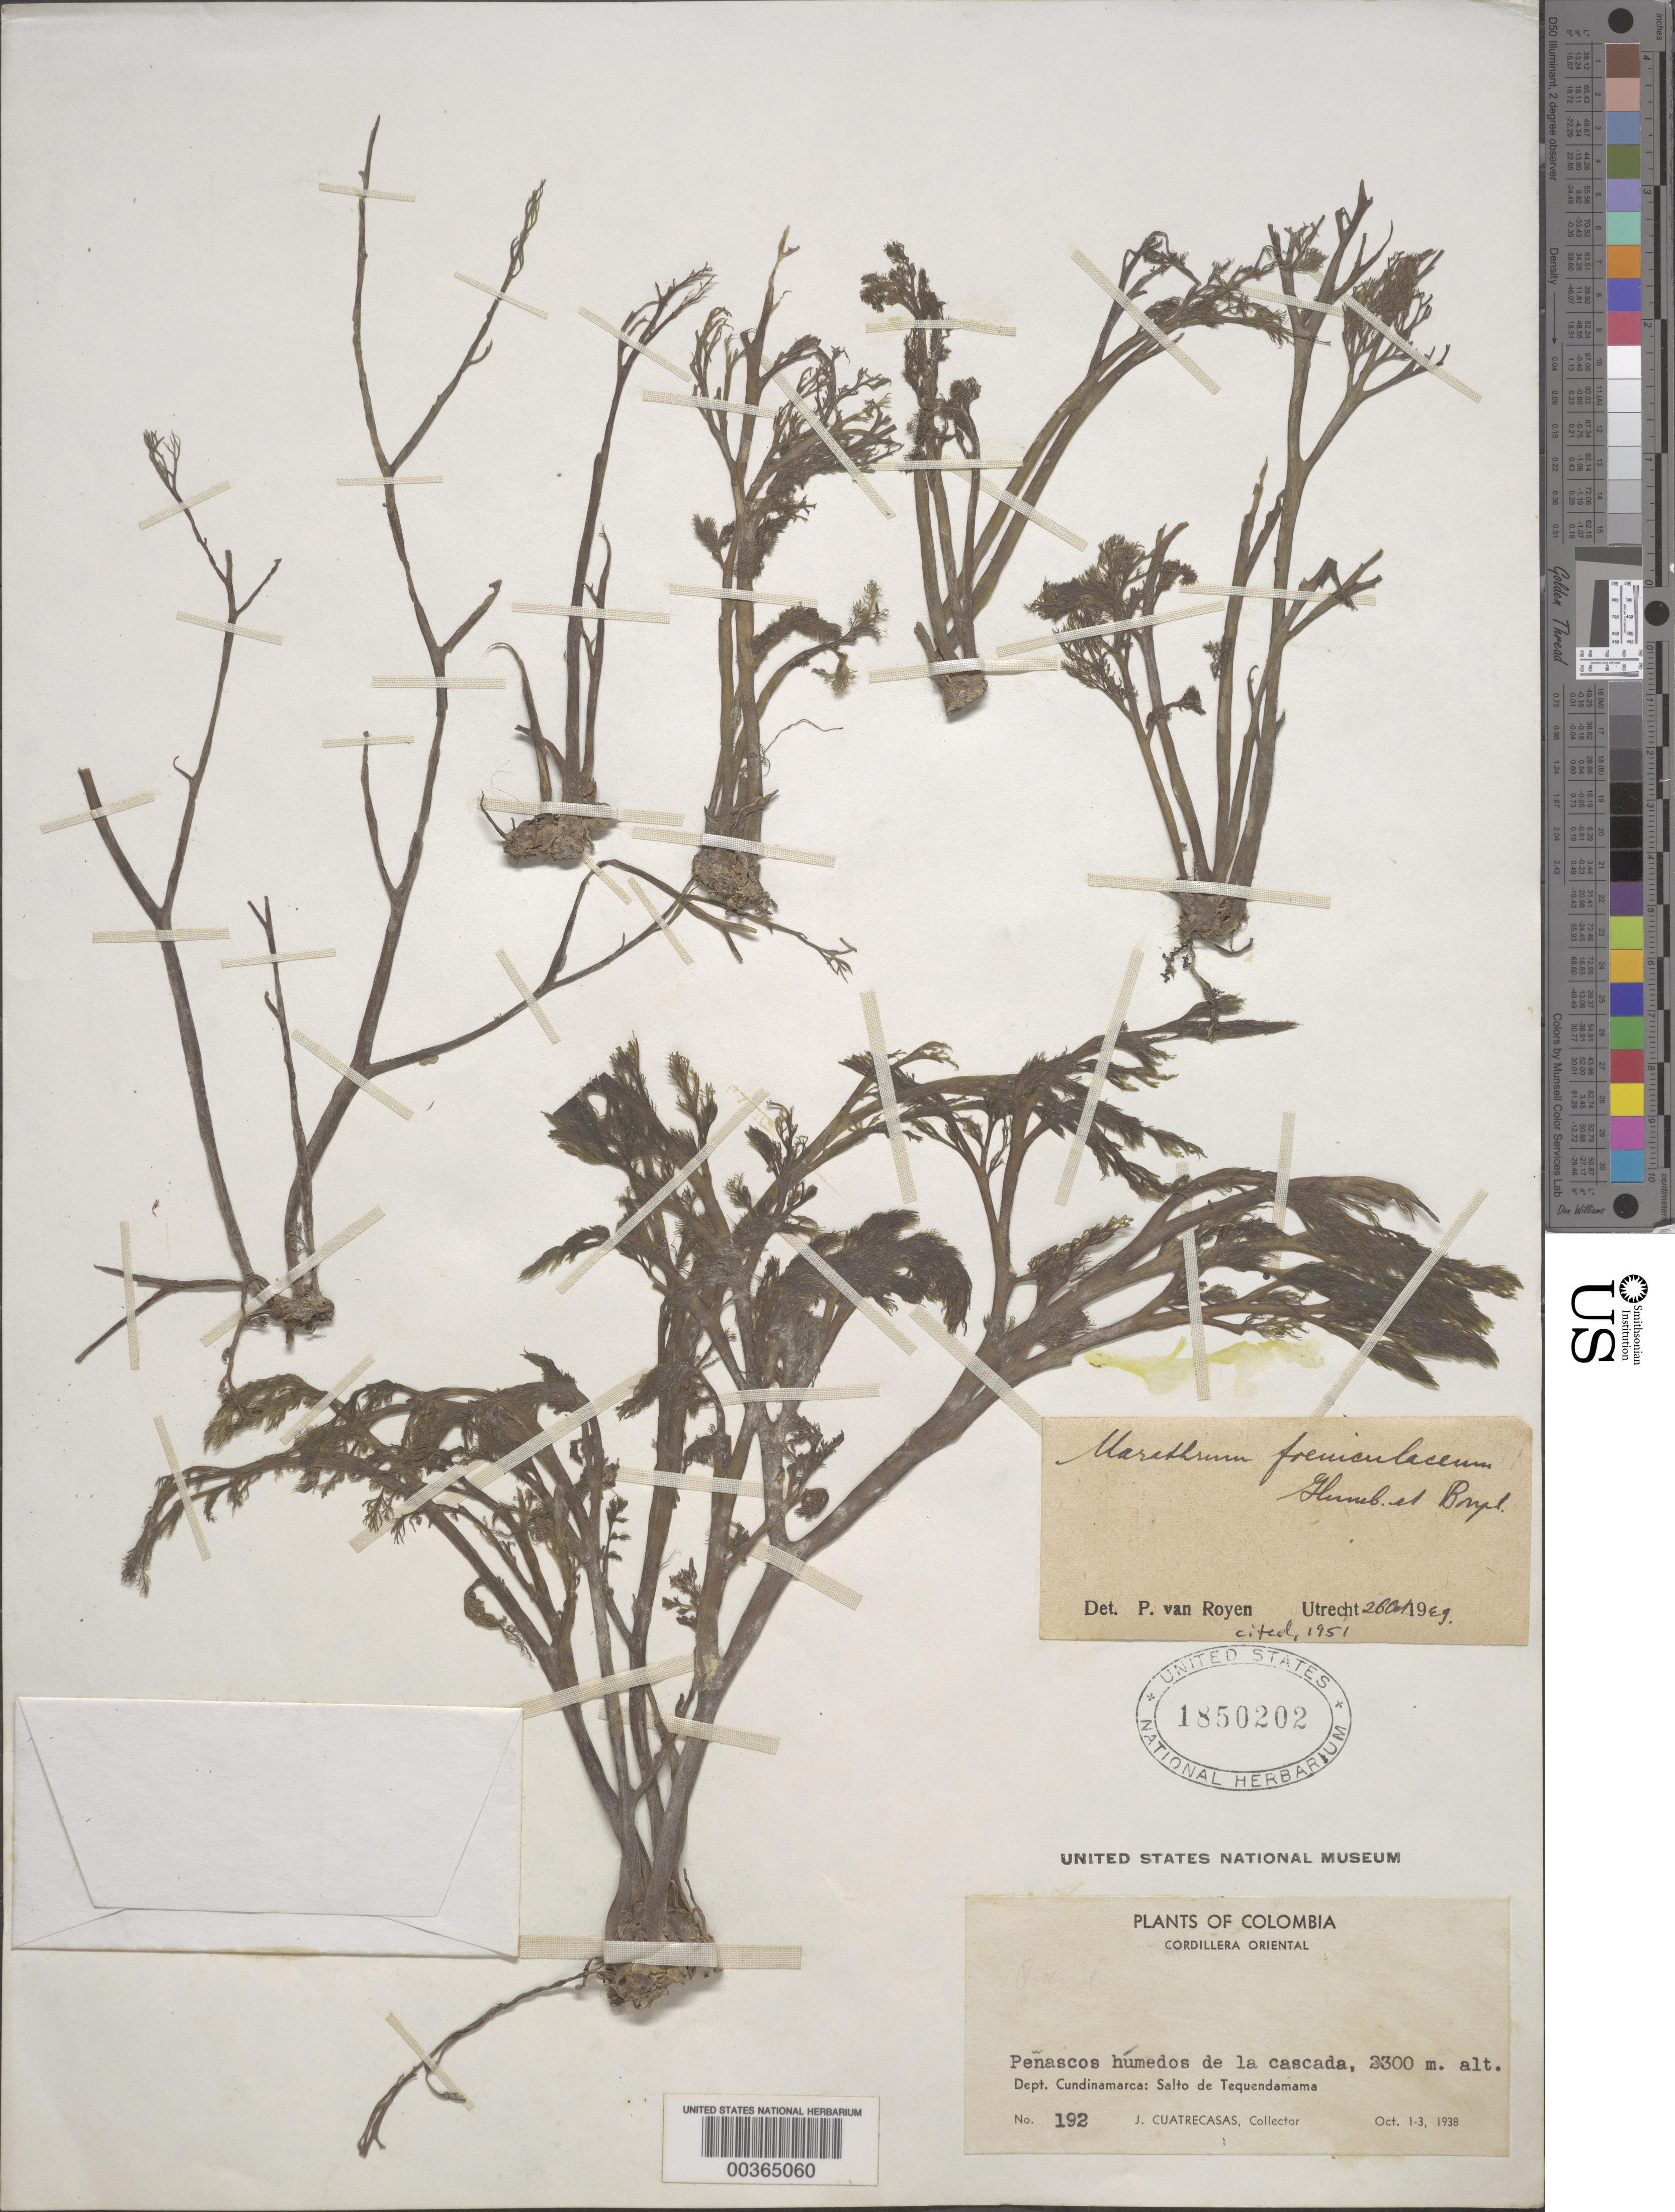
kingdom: Plantae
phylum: Tracheophyta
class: Magnoliopsida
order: Malpighiales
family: Podostemaceae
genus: Marathrum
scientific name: Marathrum foeniculaceum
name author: Bonpl.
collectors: J. Cuatrecasas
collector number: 192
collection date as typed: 01 Oct 1938 to 03 Oct 1938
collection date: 1938-10-01/1938-10-03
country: Colombia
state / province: Cundinamarca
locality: Salto de Tequendama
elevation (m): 2300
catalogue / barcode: US 1850202